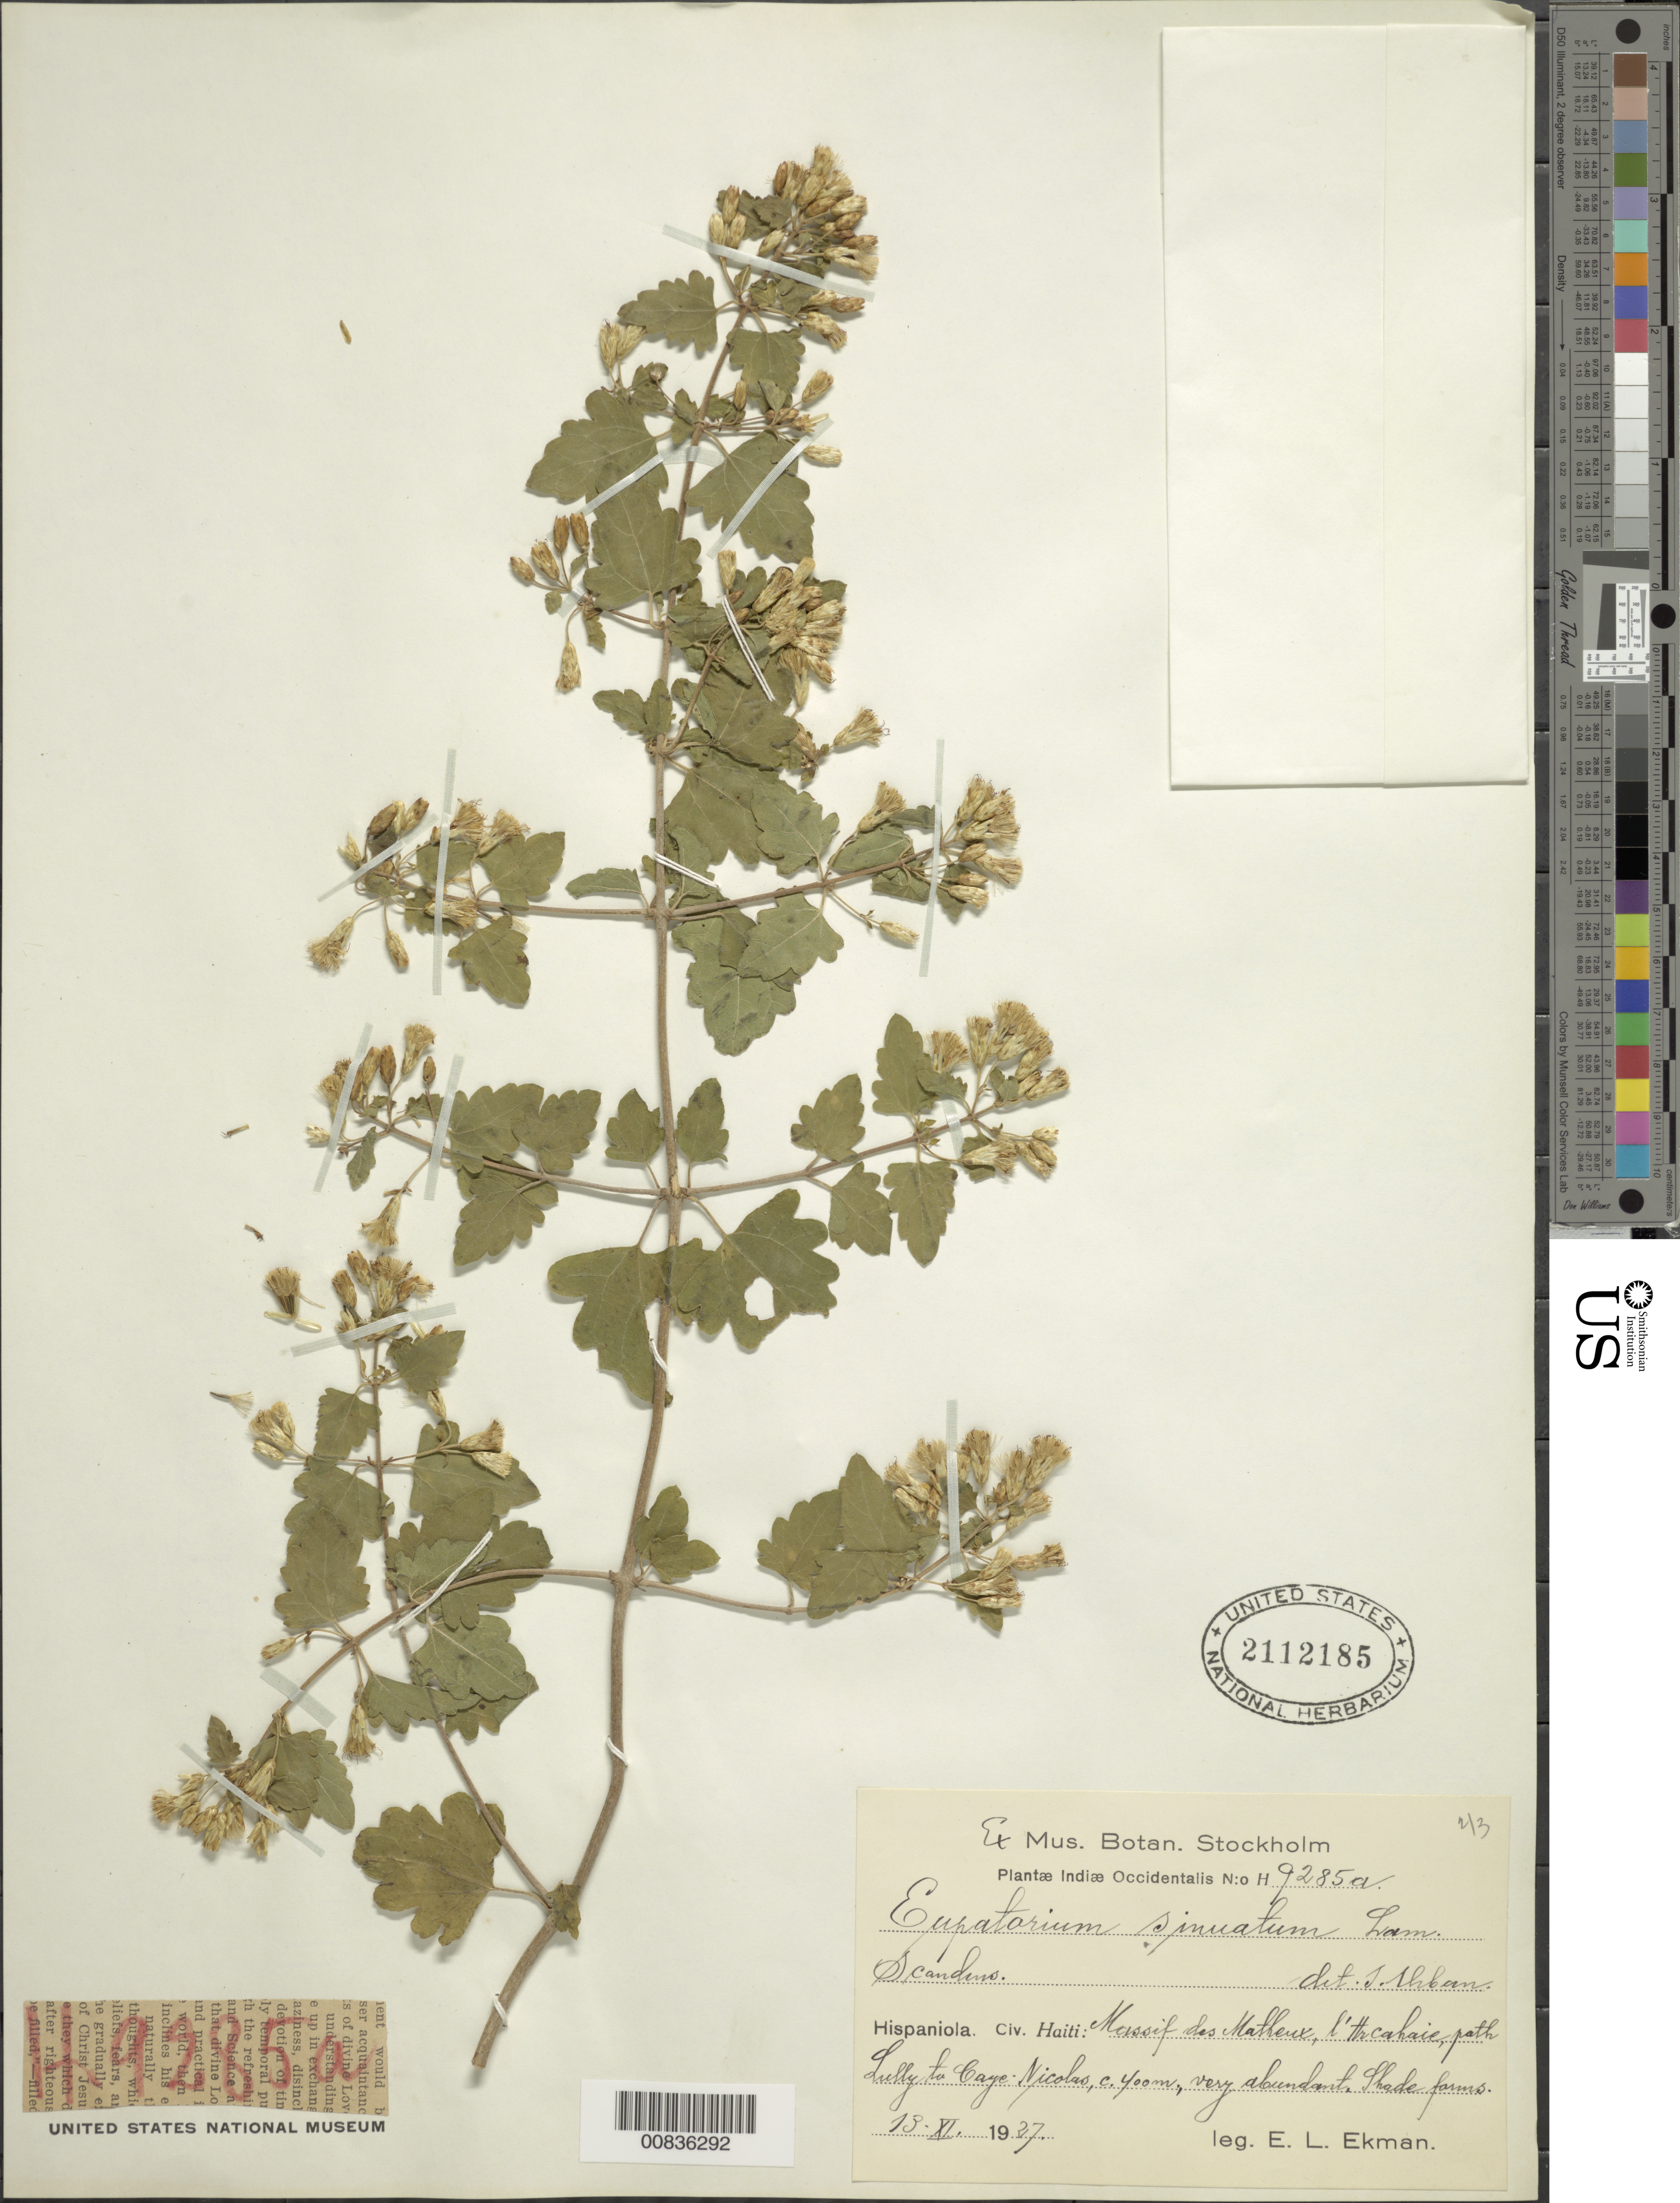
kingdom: Plantae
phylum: Tracheophyta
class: Magnoliopsida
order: Asterales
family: Asteraceae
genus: Chromolaena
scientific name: Chromolaena sinuata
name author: (Lam.) R.M. King & H. Rob.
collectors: E. L. Ekman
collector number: H 9285A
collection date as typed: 13 Nov 1927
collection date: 1927-11-13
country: Haiti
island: Hispaniola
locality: Massif des Matheux, l'Archaie, path Lully to Caye-Nicolas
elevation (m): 400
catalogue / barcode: US 2112185